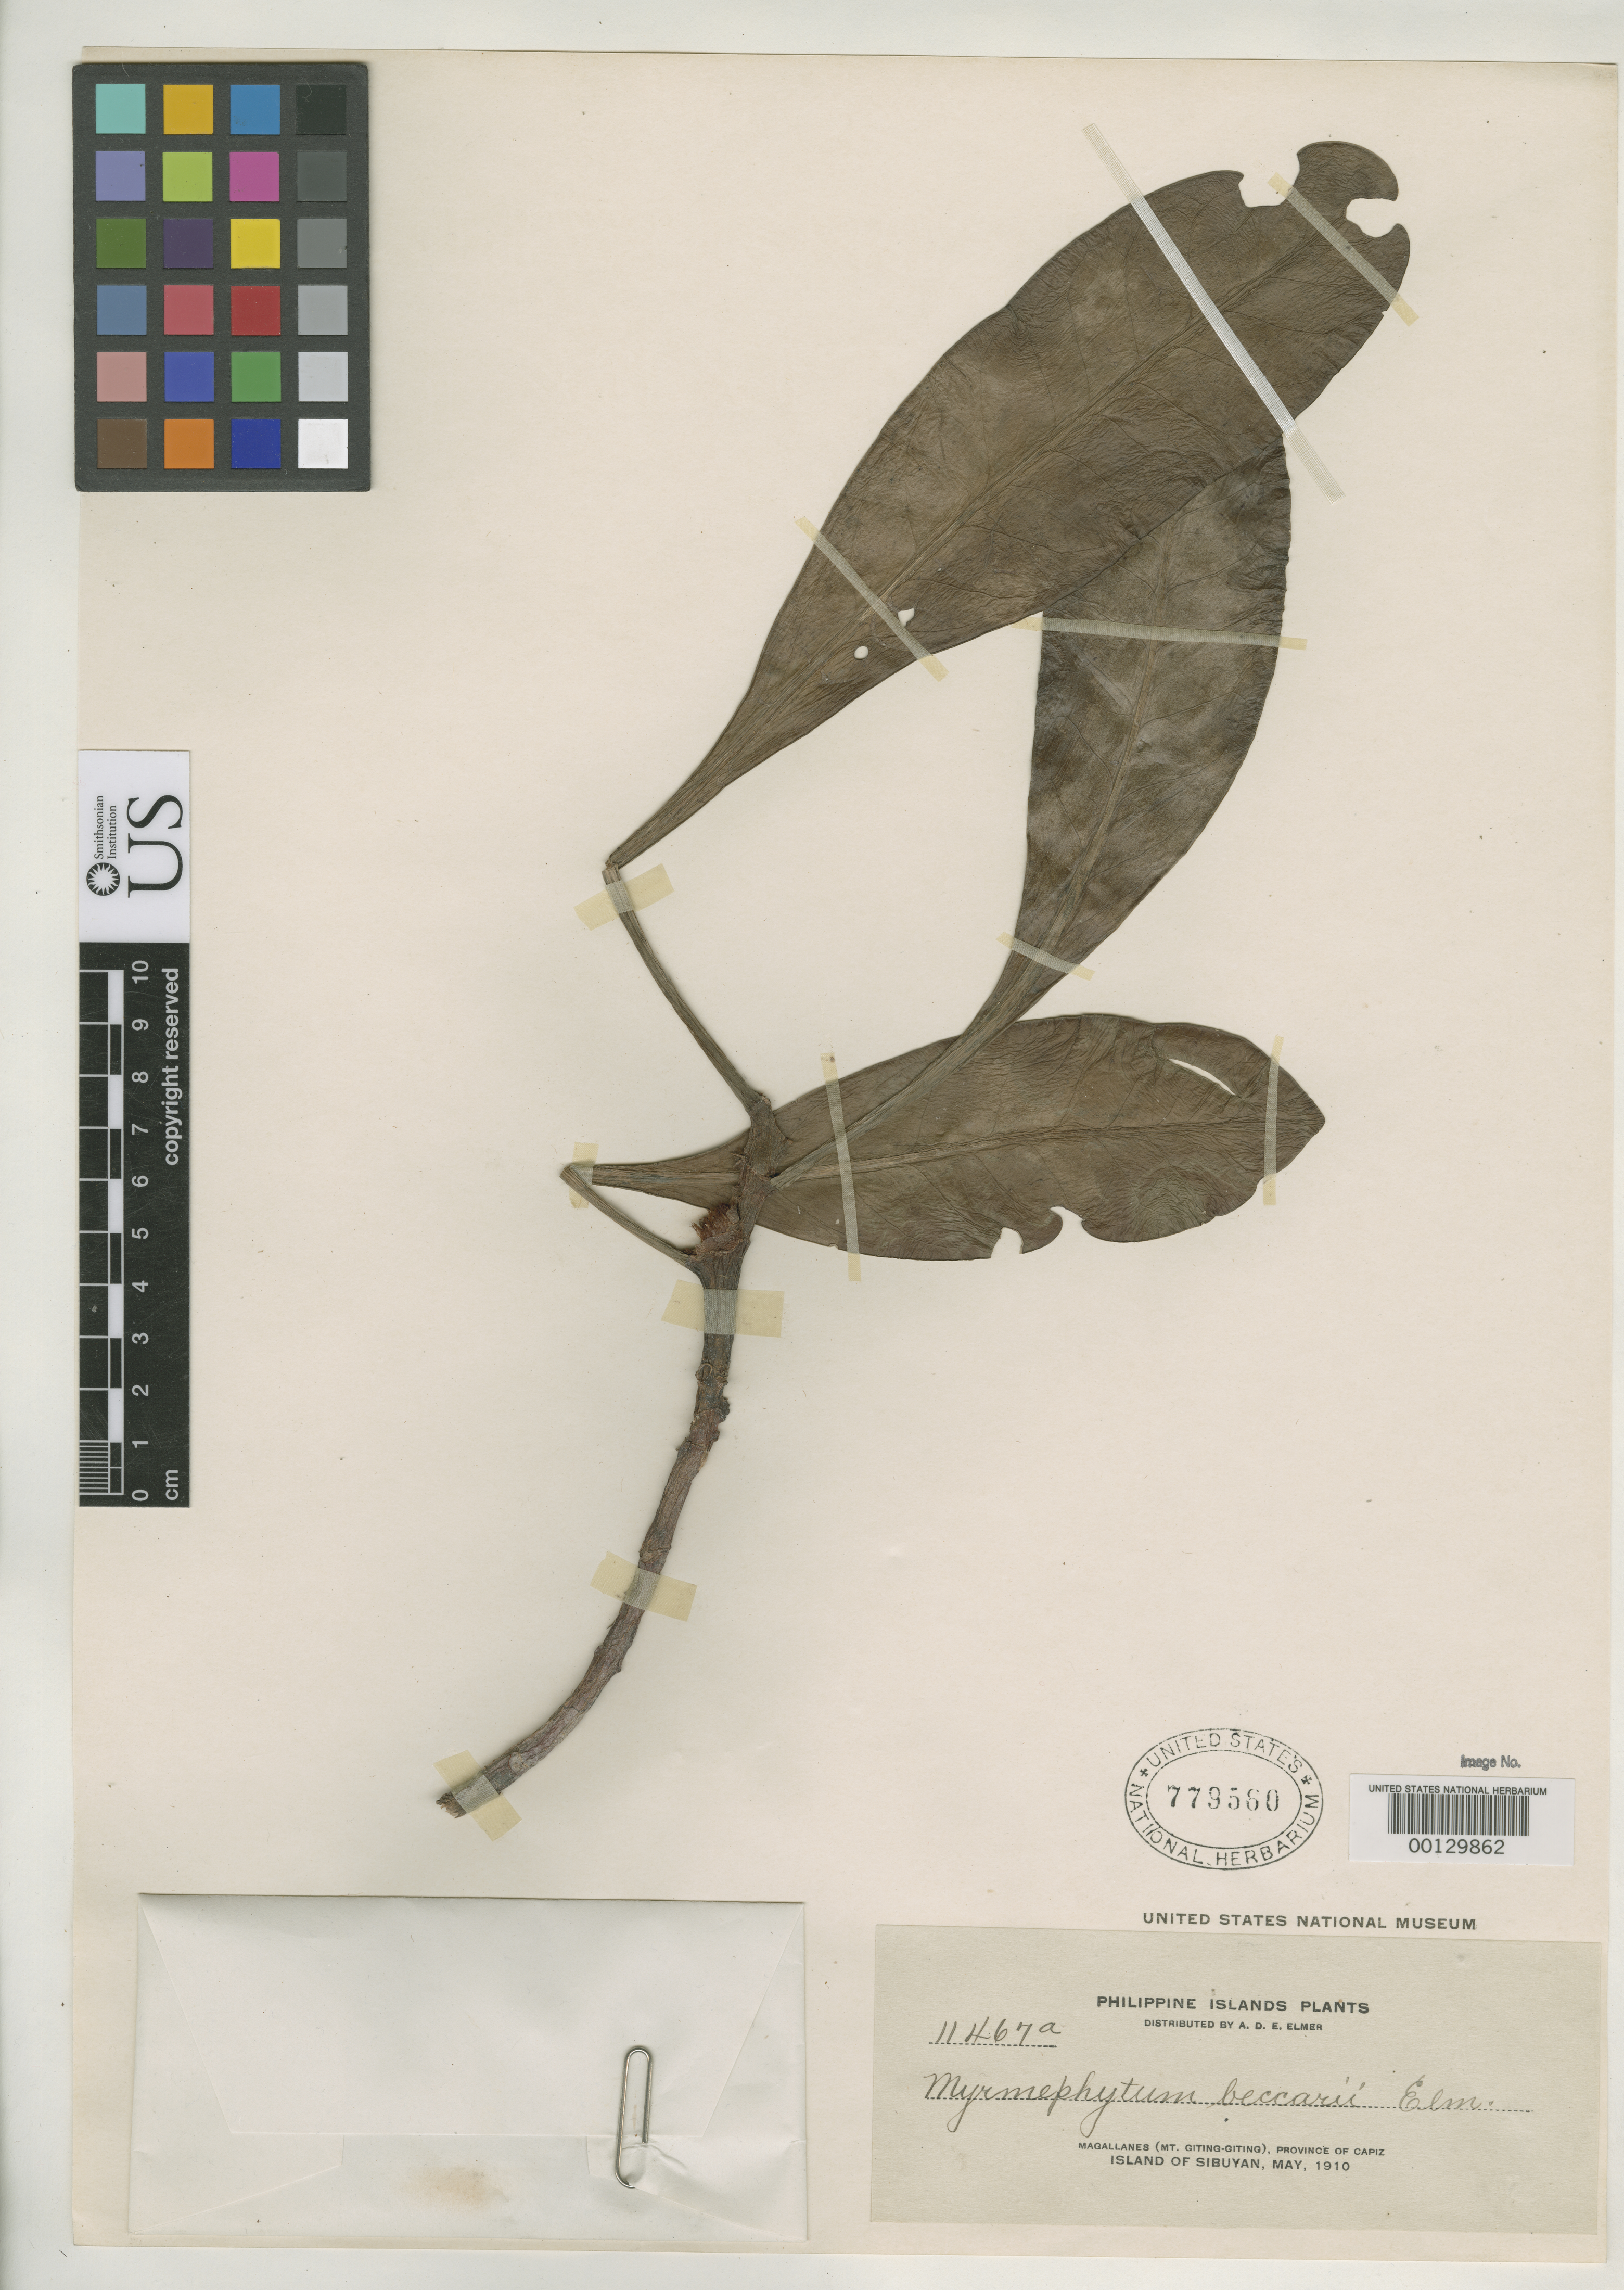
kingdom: Plantae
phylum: Tracheophyta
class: Magnoliopsida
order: Gentianales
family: Rubiaceae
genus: Myrmephytum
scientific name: Myrmephytum beccarii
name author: Elmer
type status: Isotype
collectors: A. D. E. Elmer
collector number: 11467 a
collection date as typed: May 1910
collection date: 1910-05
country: Philippines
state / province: Mimaropa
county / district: Romblon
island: Sibuyan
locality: Magallanes, Mt. Giting-Giting.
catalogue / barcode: US 779560